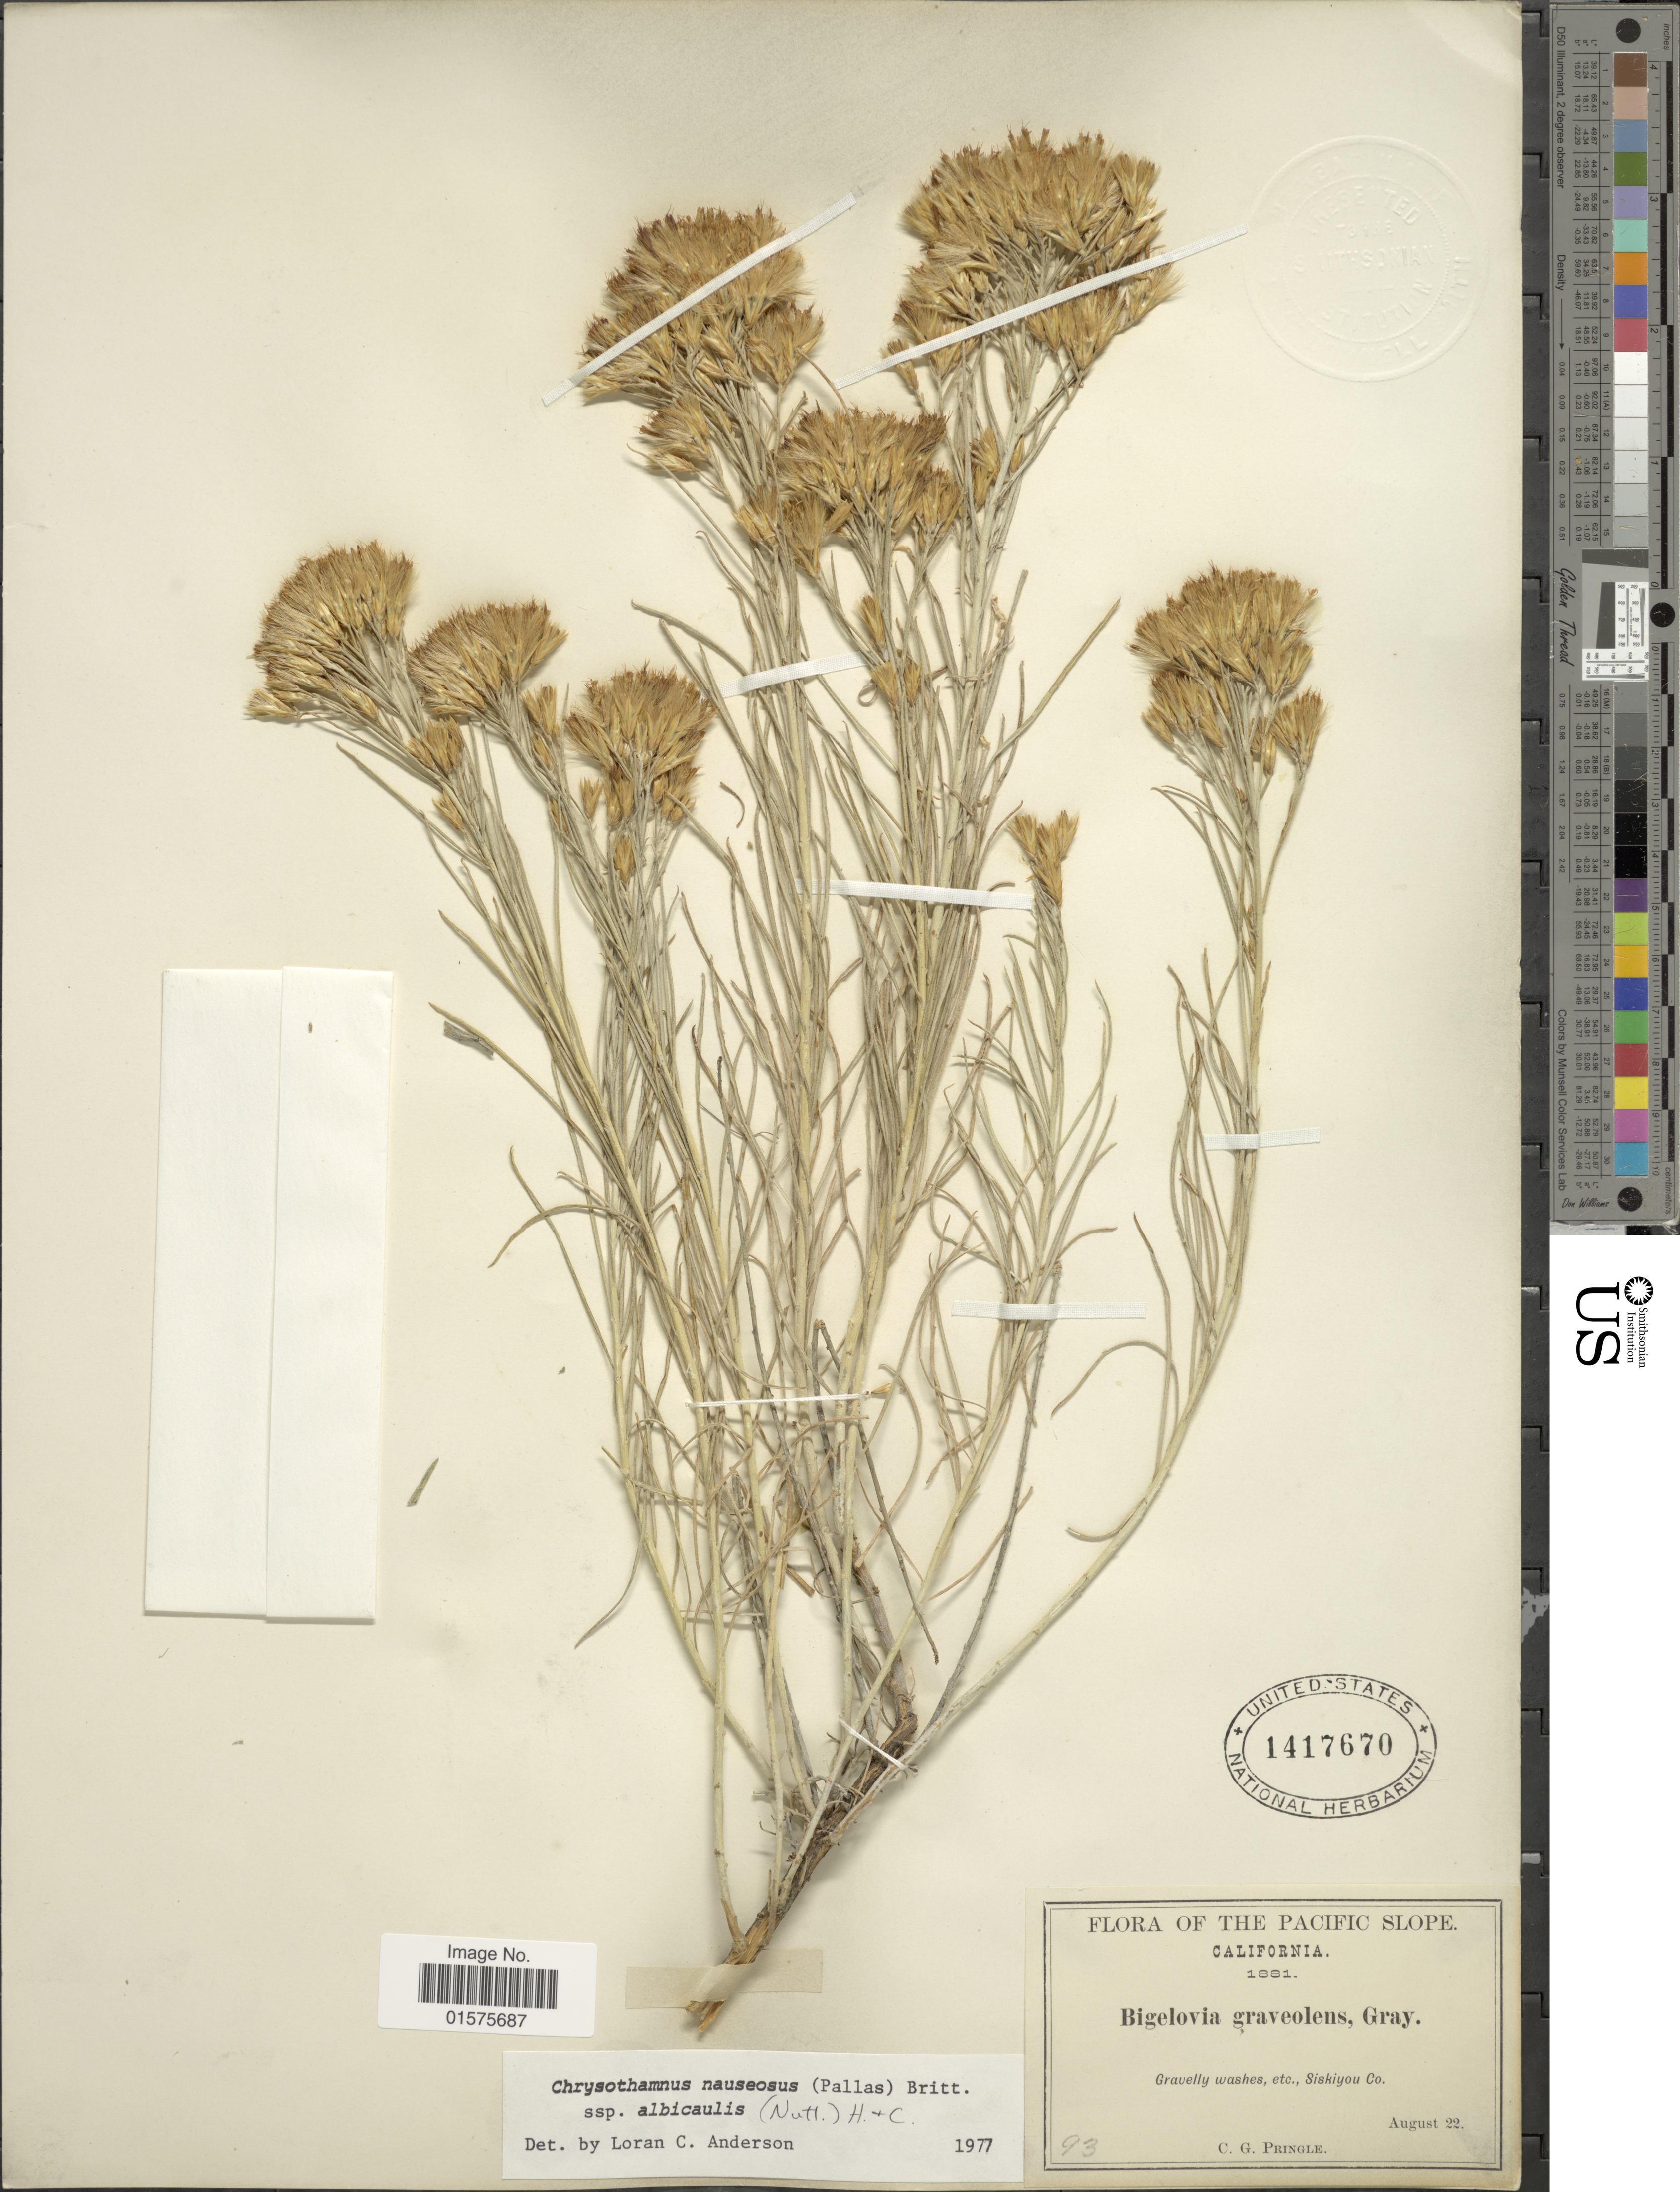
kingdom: Plantae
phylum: Tracheophyta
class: Magnoliopsida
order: Asterales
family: Asteraceae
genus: Ericameria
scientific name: Ericameria nauseosa var. speciosa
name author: (Nutt.) G.L. Nesom & G.I. Baird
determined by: Urbatsch, Lowell E., Curator (LSU), Louisiana State University (UNITED STATES)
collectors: C. G. Pringle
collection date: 1881-08-22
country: United States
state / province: California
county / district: Siskiyou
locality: Siskiyou Co.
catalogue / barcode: US 1417670